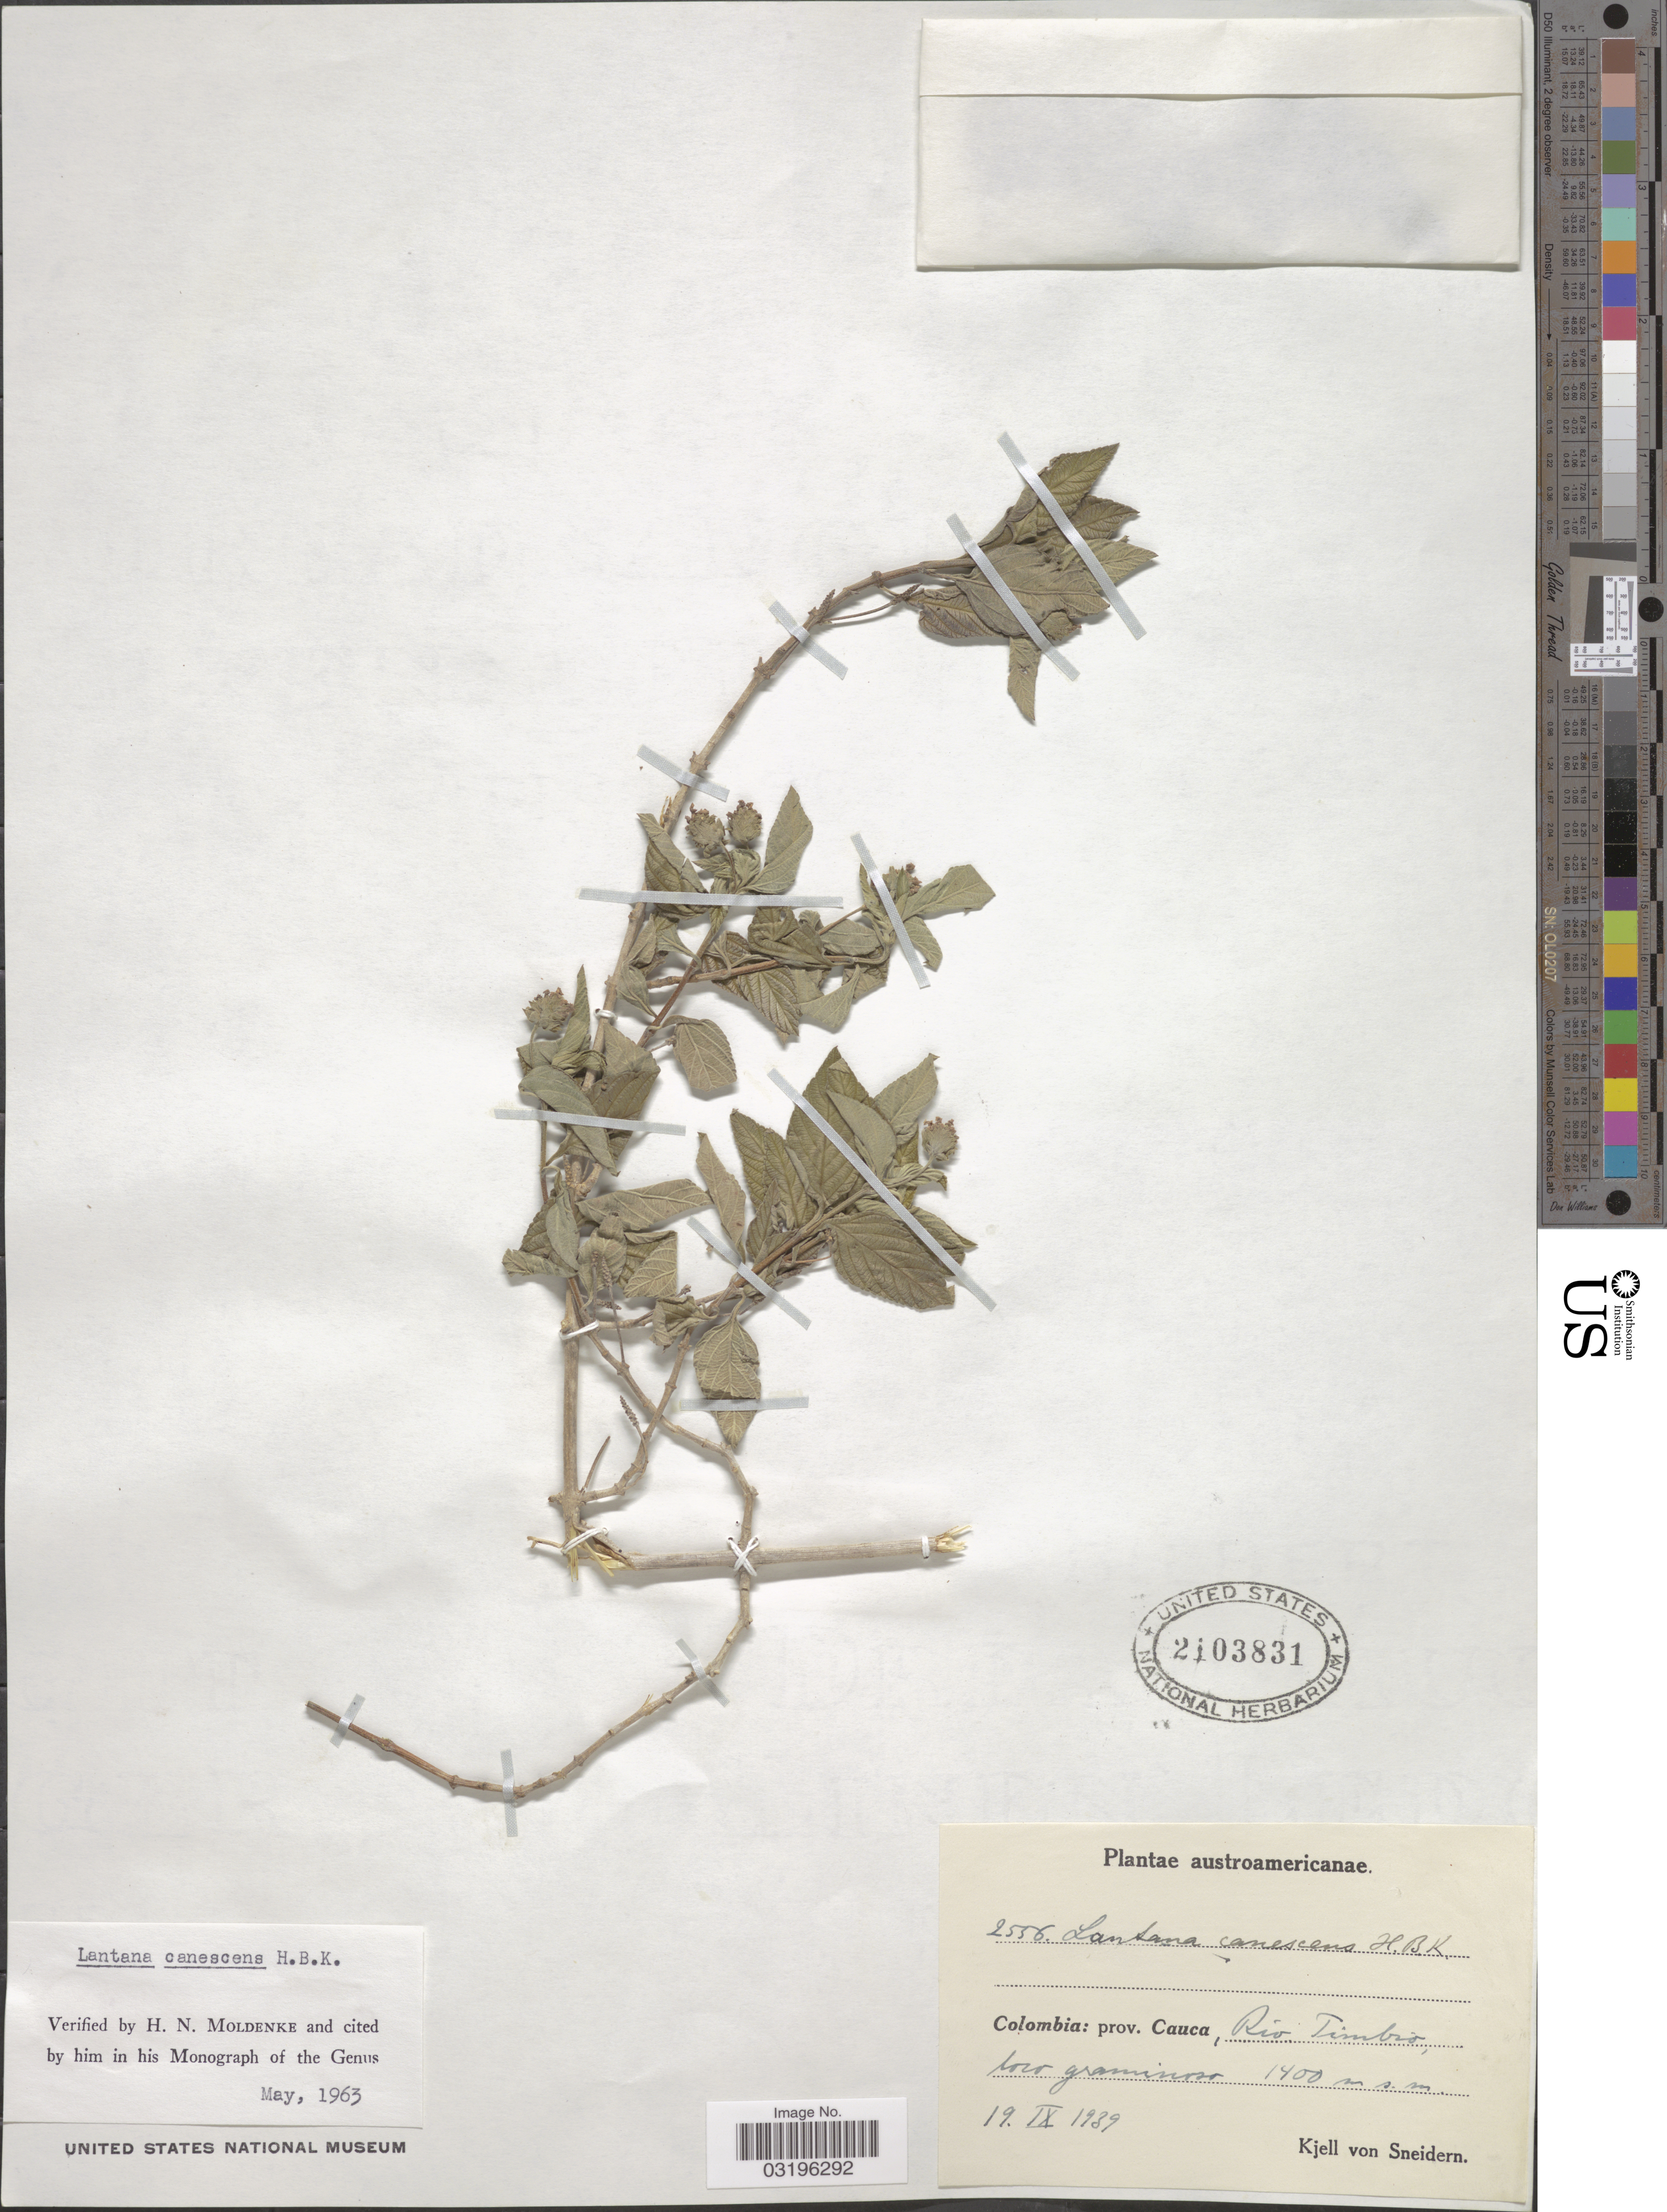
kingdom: Plantae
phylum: Tracheophyta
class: Magnoliopsida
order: Lamiales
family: Verbenaceae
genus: Lantana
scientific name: Lantana canescens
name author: Kunth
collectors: K. von Sneidern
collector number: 2556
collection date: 1939-09-19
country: Colombia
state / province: Cauca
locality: Prov. Cauca, Rio Timbio.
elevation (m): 1400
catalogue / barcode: US 2103831